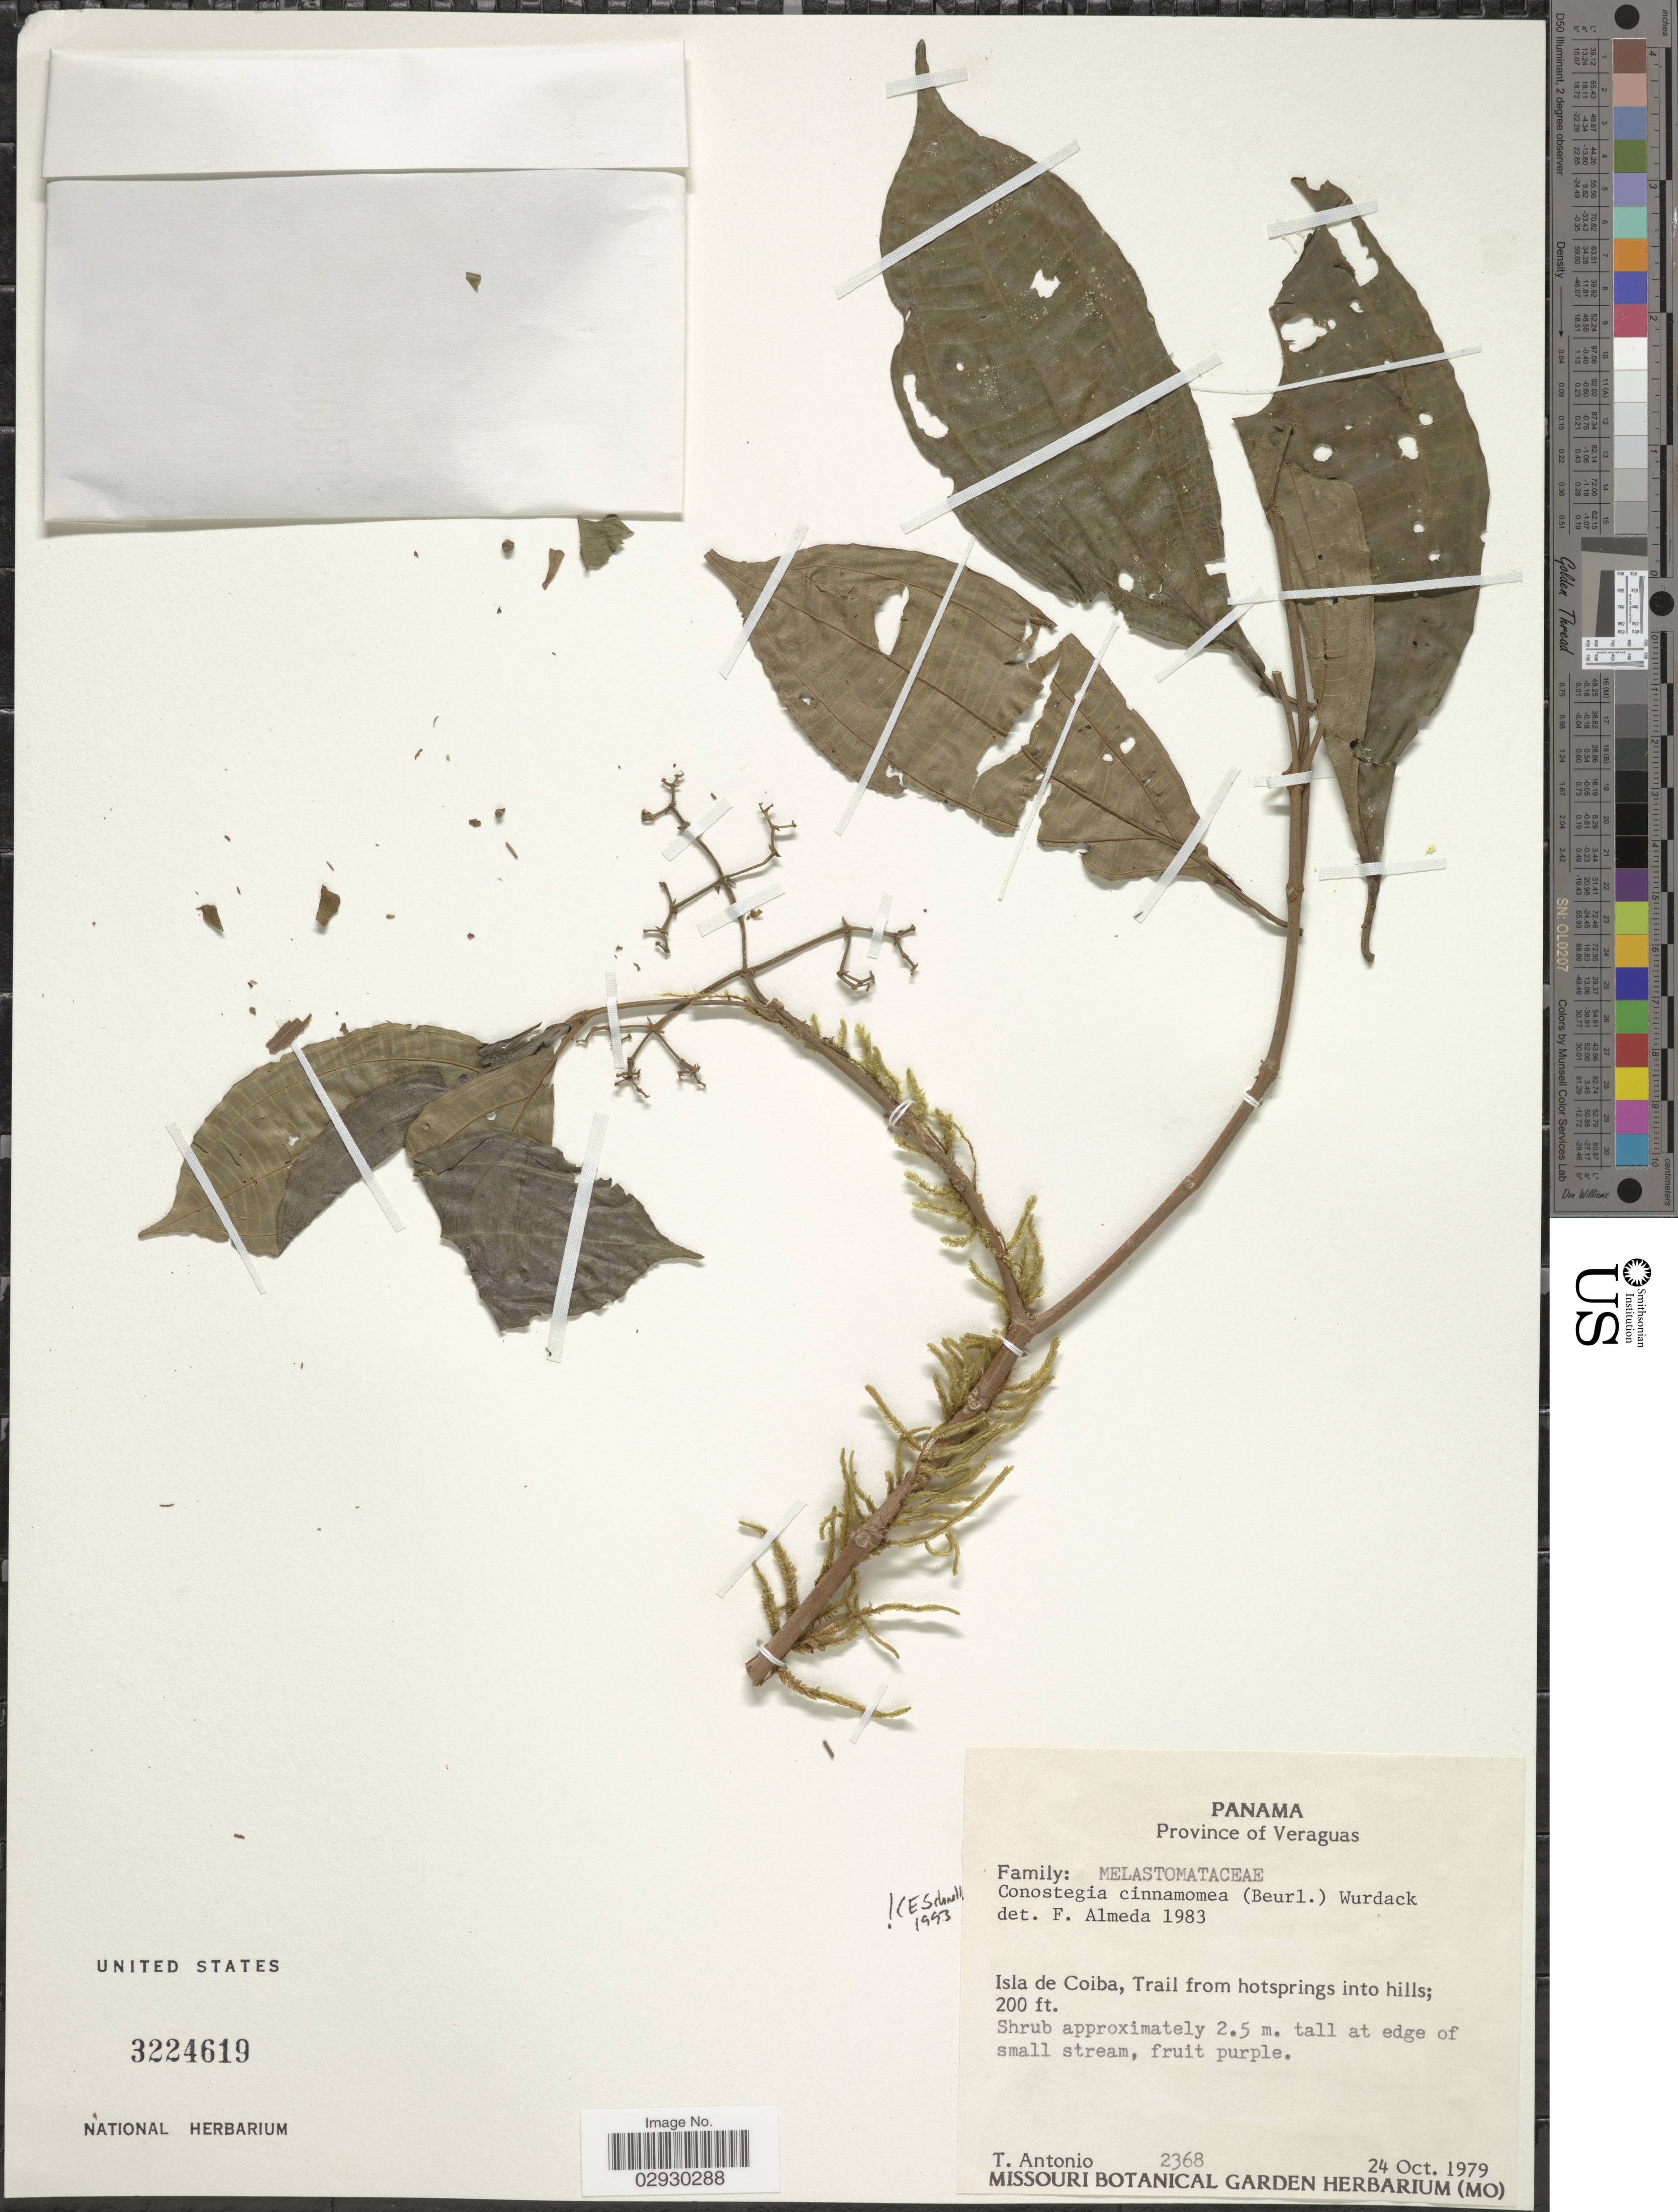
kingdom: Plantae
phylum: Tracheophyta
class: Magnoliopsida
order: Myrtales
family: Melastomataceae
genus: Conostegia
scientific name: Conostegia cinnamomea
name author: (Beurl.) Cogn.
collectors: T. Antonio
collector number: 2368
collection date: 1979-10-24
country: Panama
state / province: Veraguas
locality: Province of Veraguas. Isla de Coiba, Trail from hotsprings into hills.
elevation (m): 61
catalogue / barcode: US 3224619